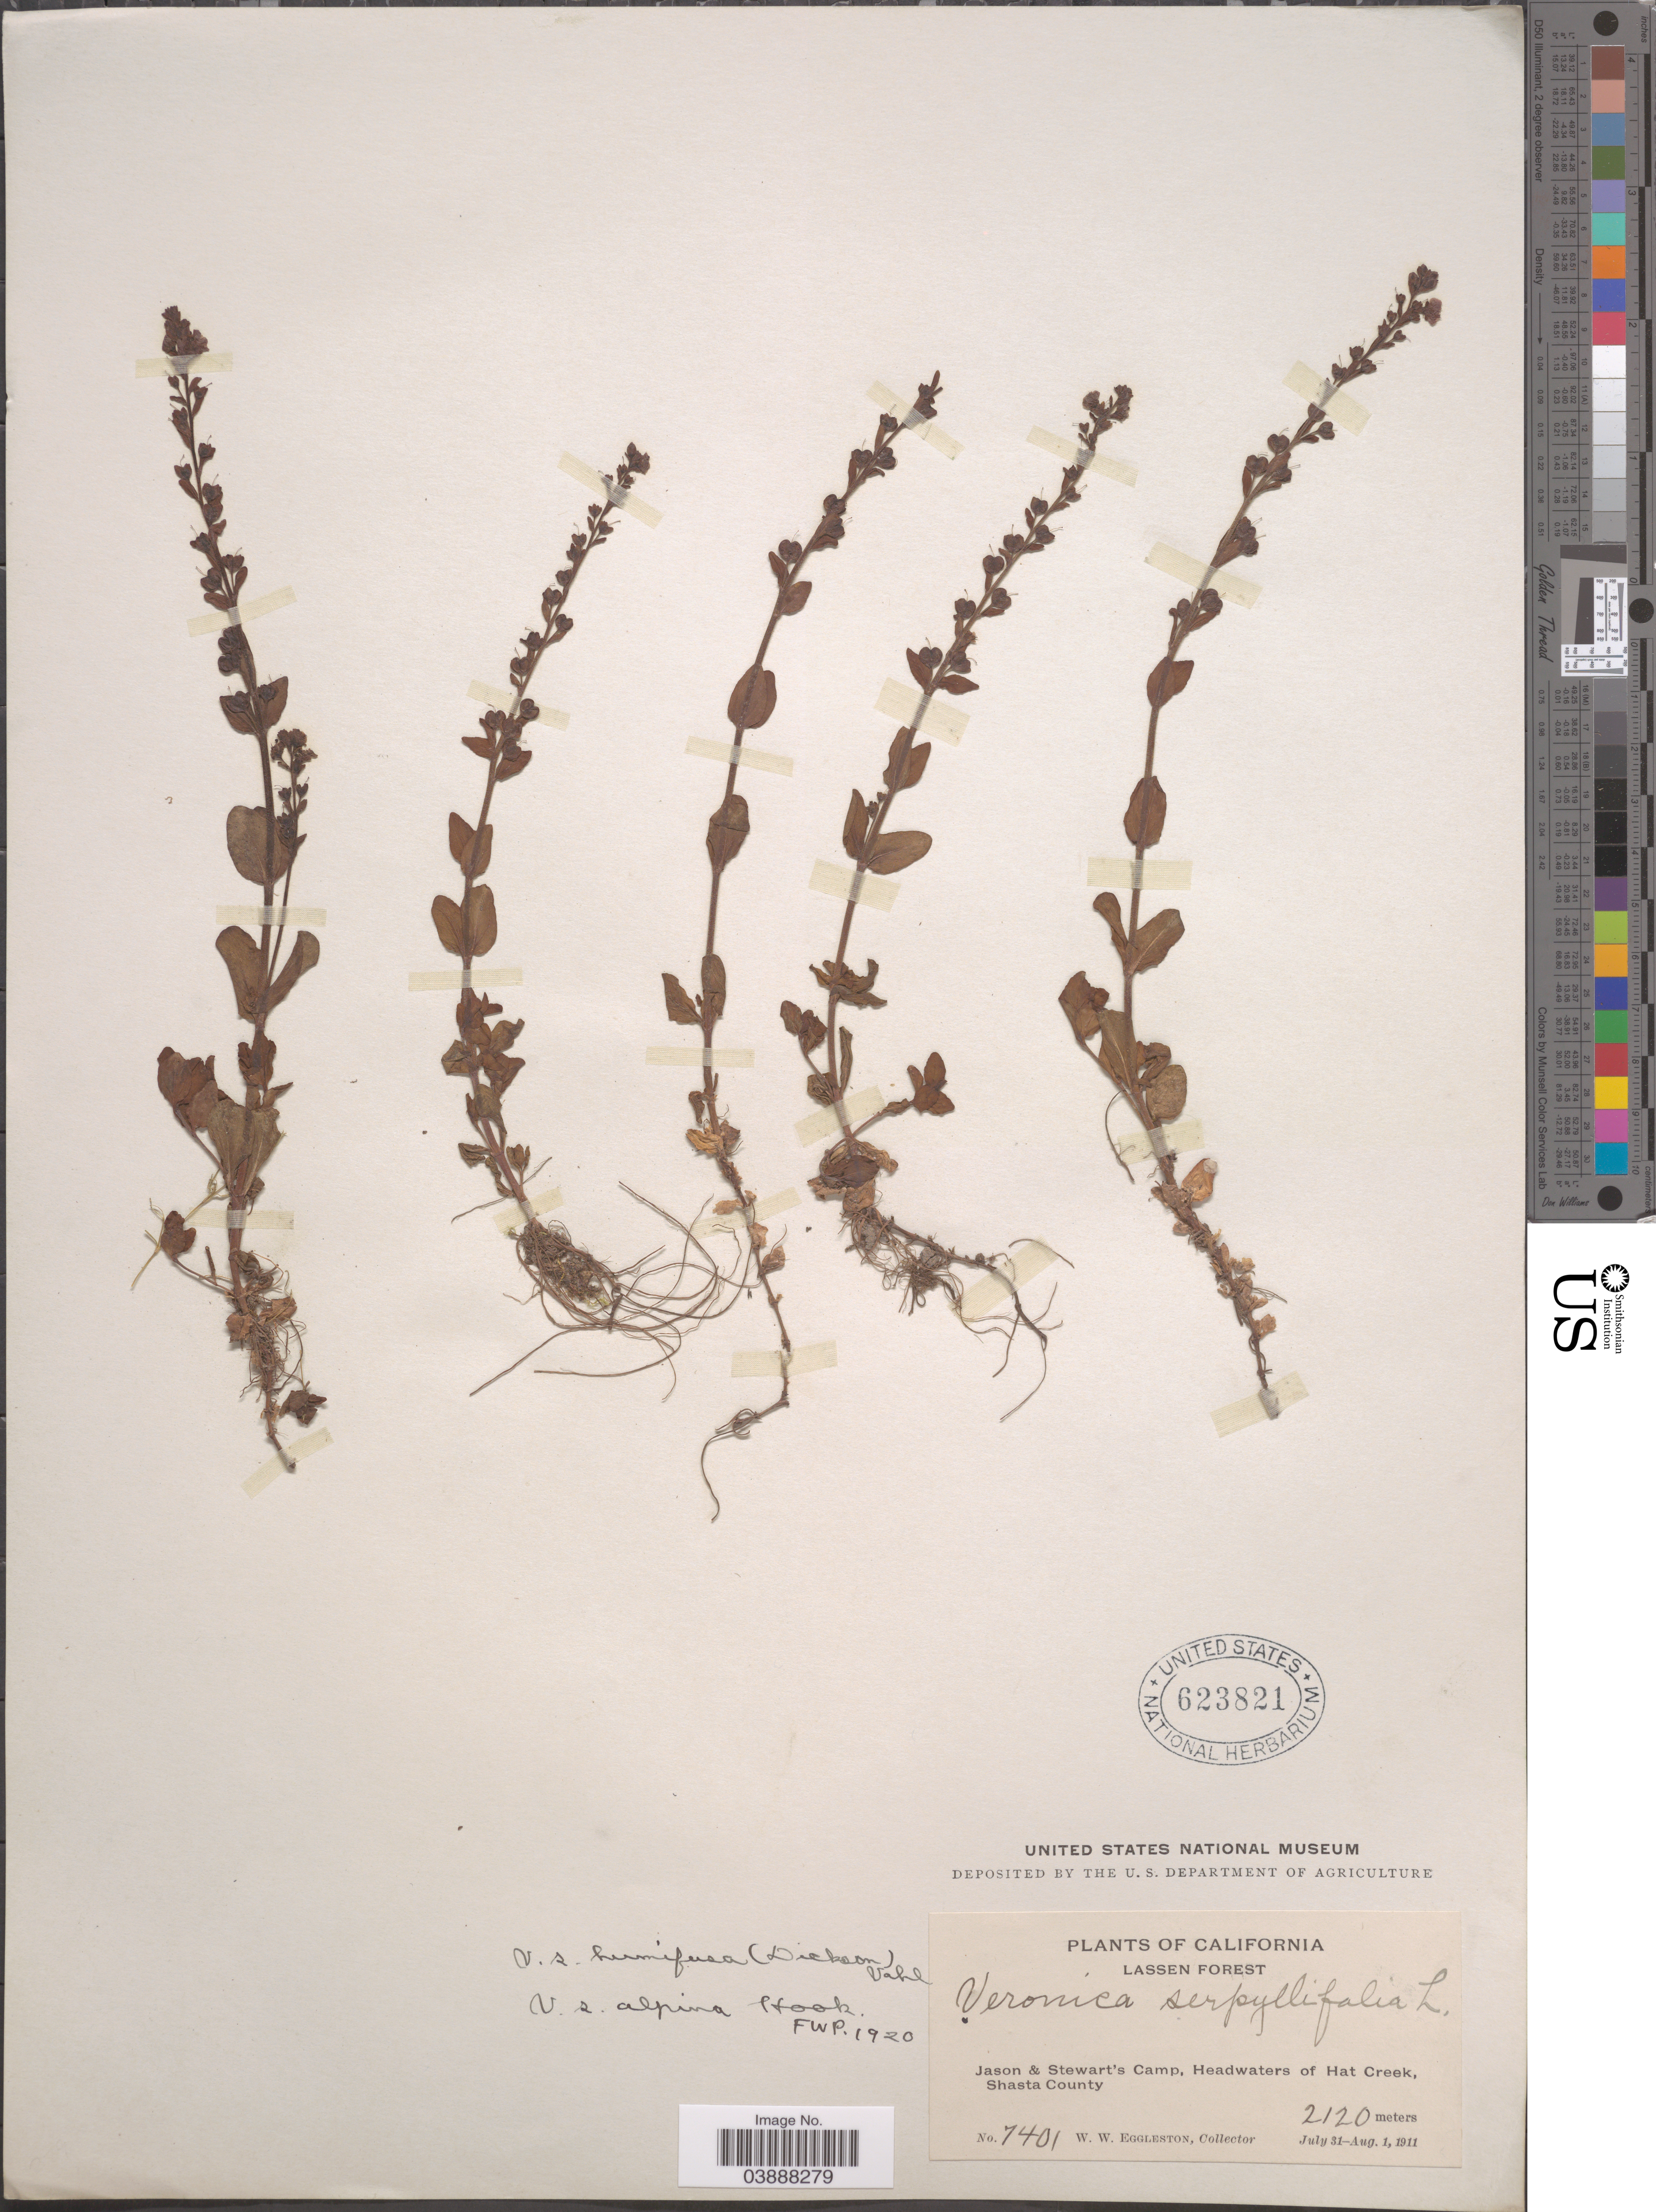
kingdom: Plantae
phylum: Tracheophyta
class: Magnoliopsida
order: Lamiales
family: Plantaginaceae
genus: Veronica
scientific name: Veronica serpyllifolia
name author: L.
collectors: W. W. Eggleston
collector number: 7401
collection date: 1911-07-31/1911-08-01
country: United States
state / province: California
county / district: Shasta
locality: Lassen Forest. Jason & Stewart's Camp, Headwaters of Hat Creek, Shasta County.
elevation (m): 2120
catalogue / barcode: US 623821